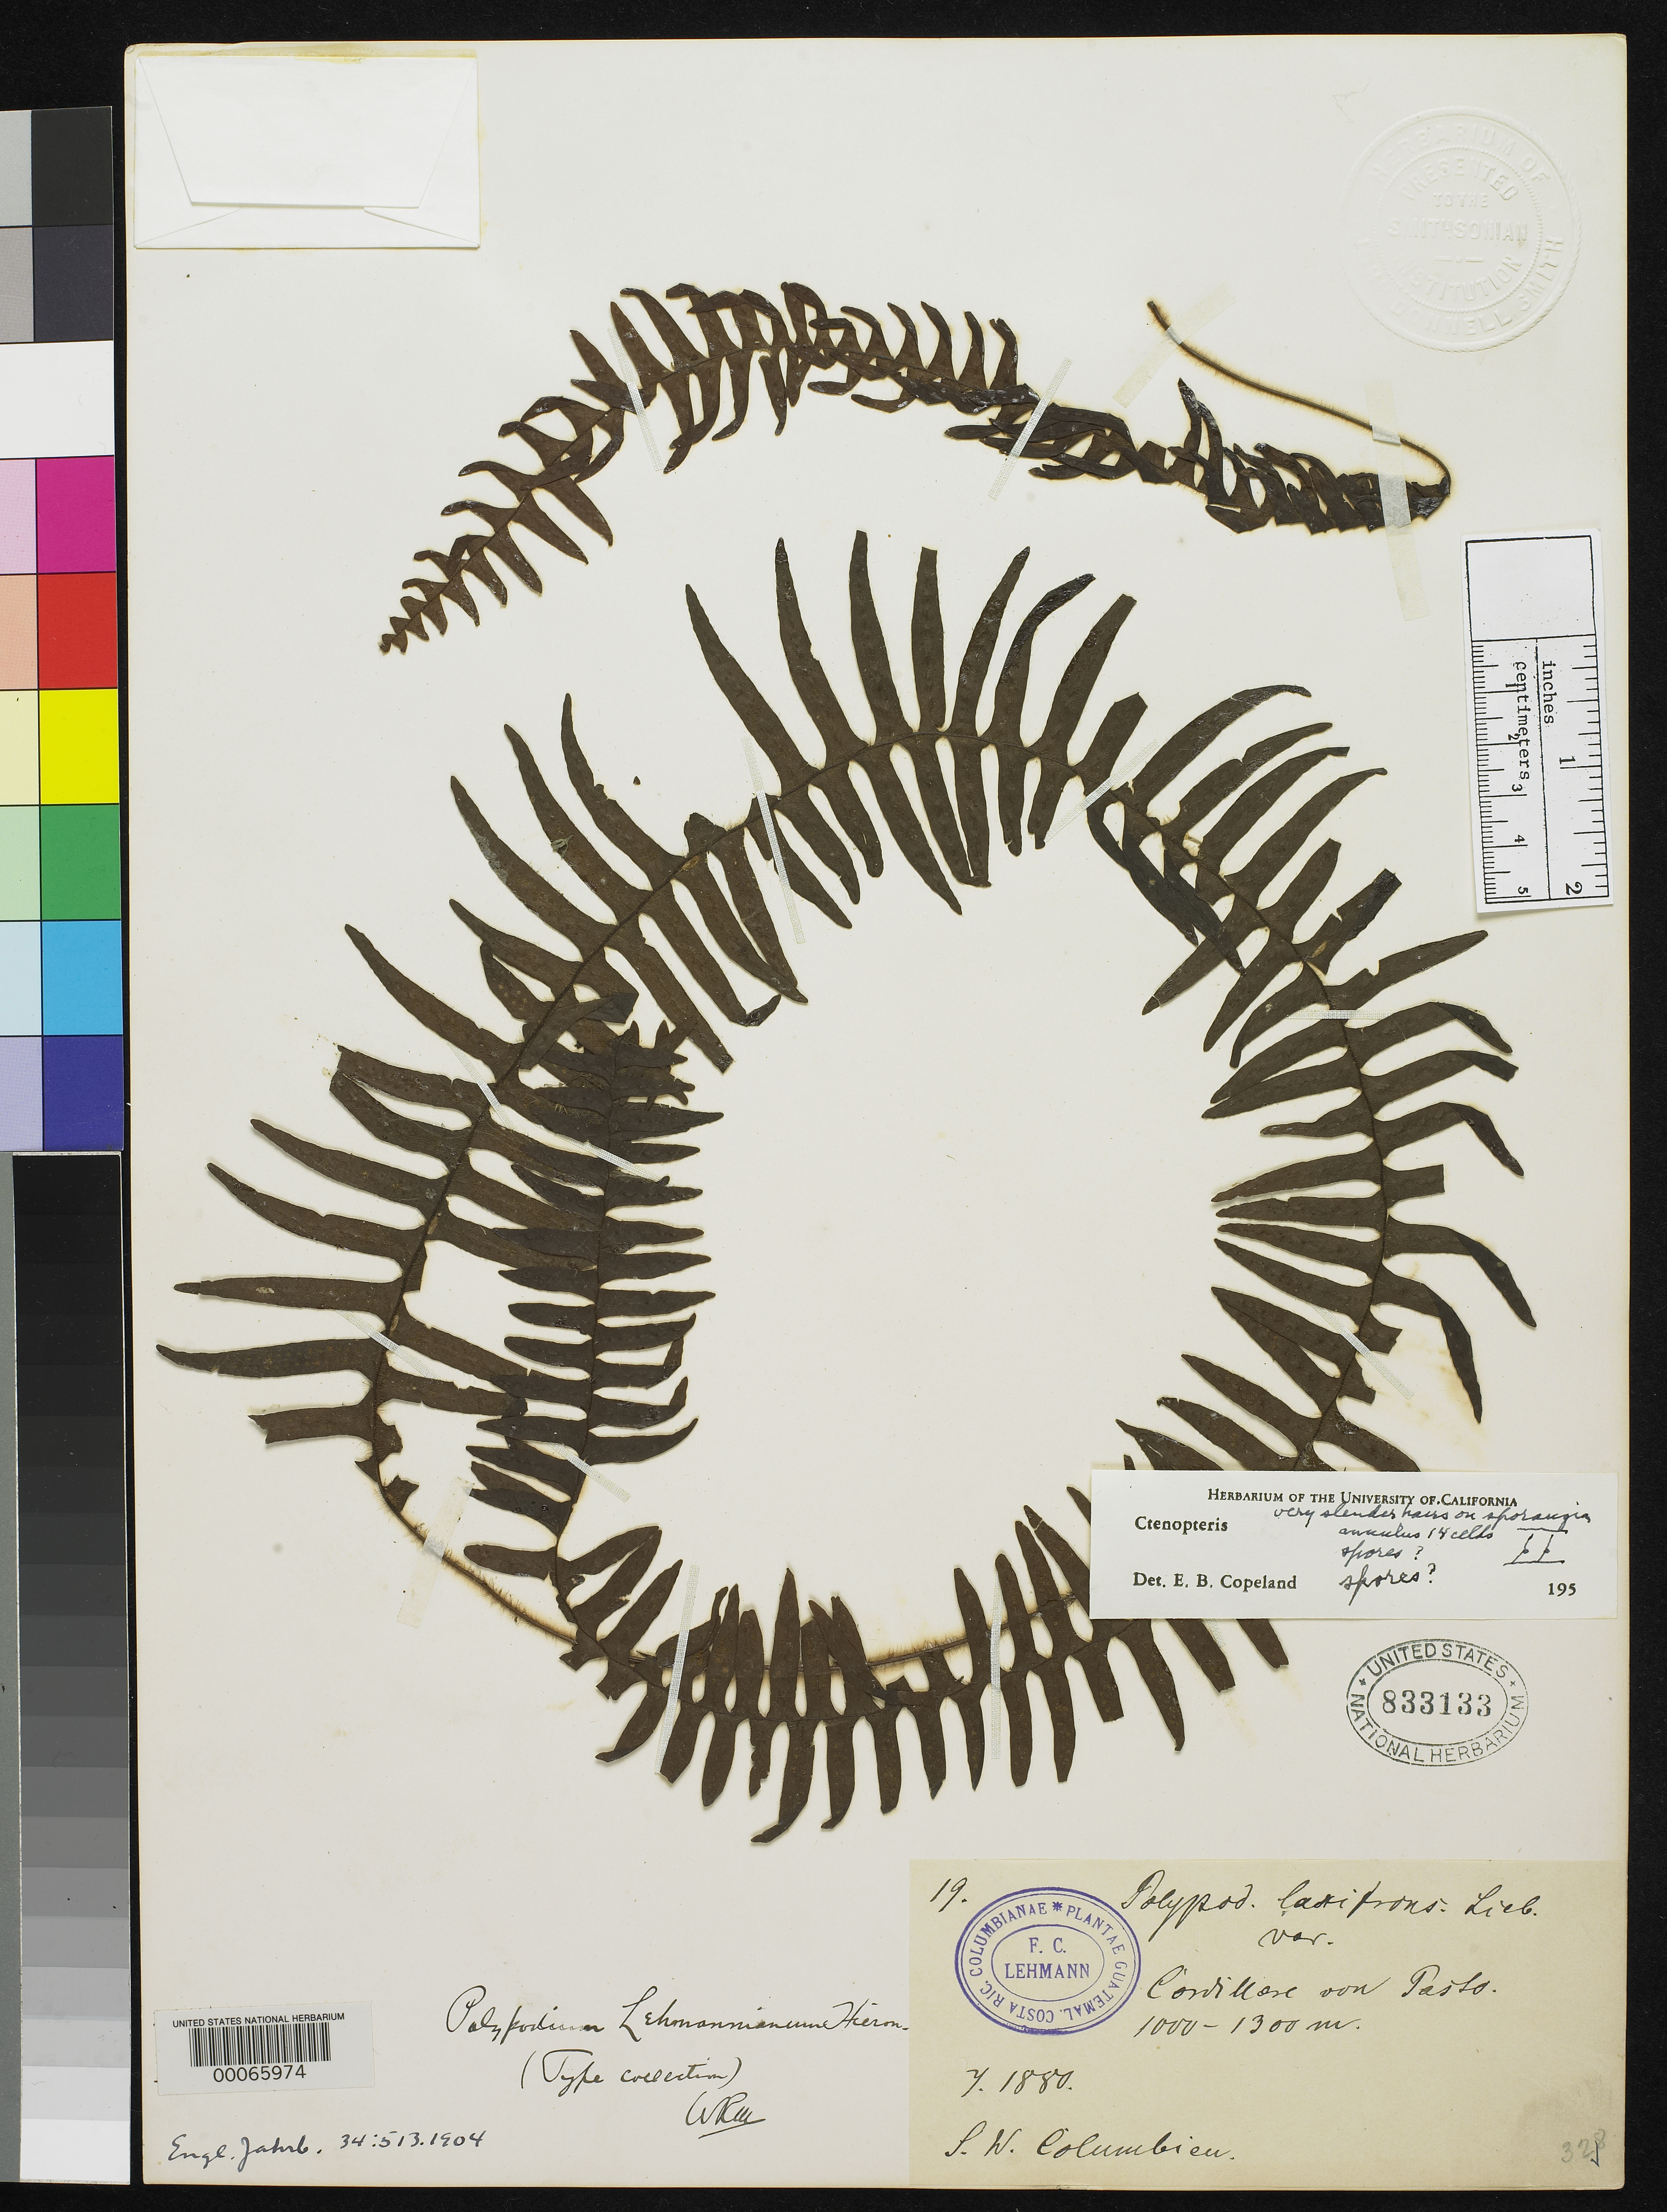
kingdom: Plantae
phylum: Tracheophyta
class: Polypodiopsida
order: Polypodiales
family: Polypodiaceae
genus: Polypodium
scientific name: Polypodium lehmannianum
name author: Hieron.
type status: Isotype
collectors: F. C. Lehmann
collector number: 19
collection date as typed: Jul 1880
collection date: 1880-07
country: Colombia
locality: Prope Cuaquer & San Pableo, Cordillera de Pasto.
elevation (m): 1000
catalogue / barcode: US 833133